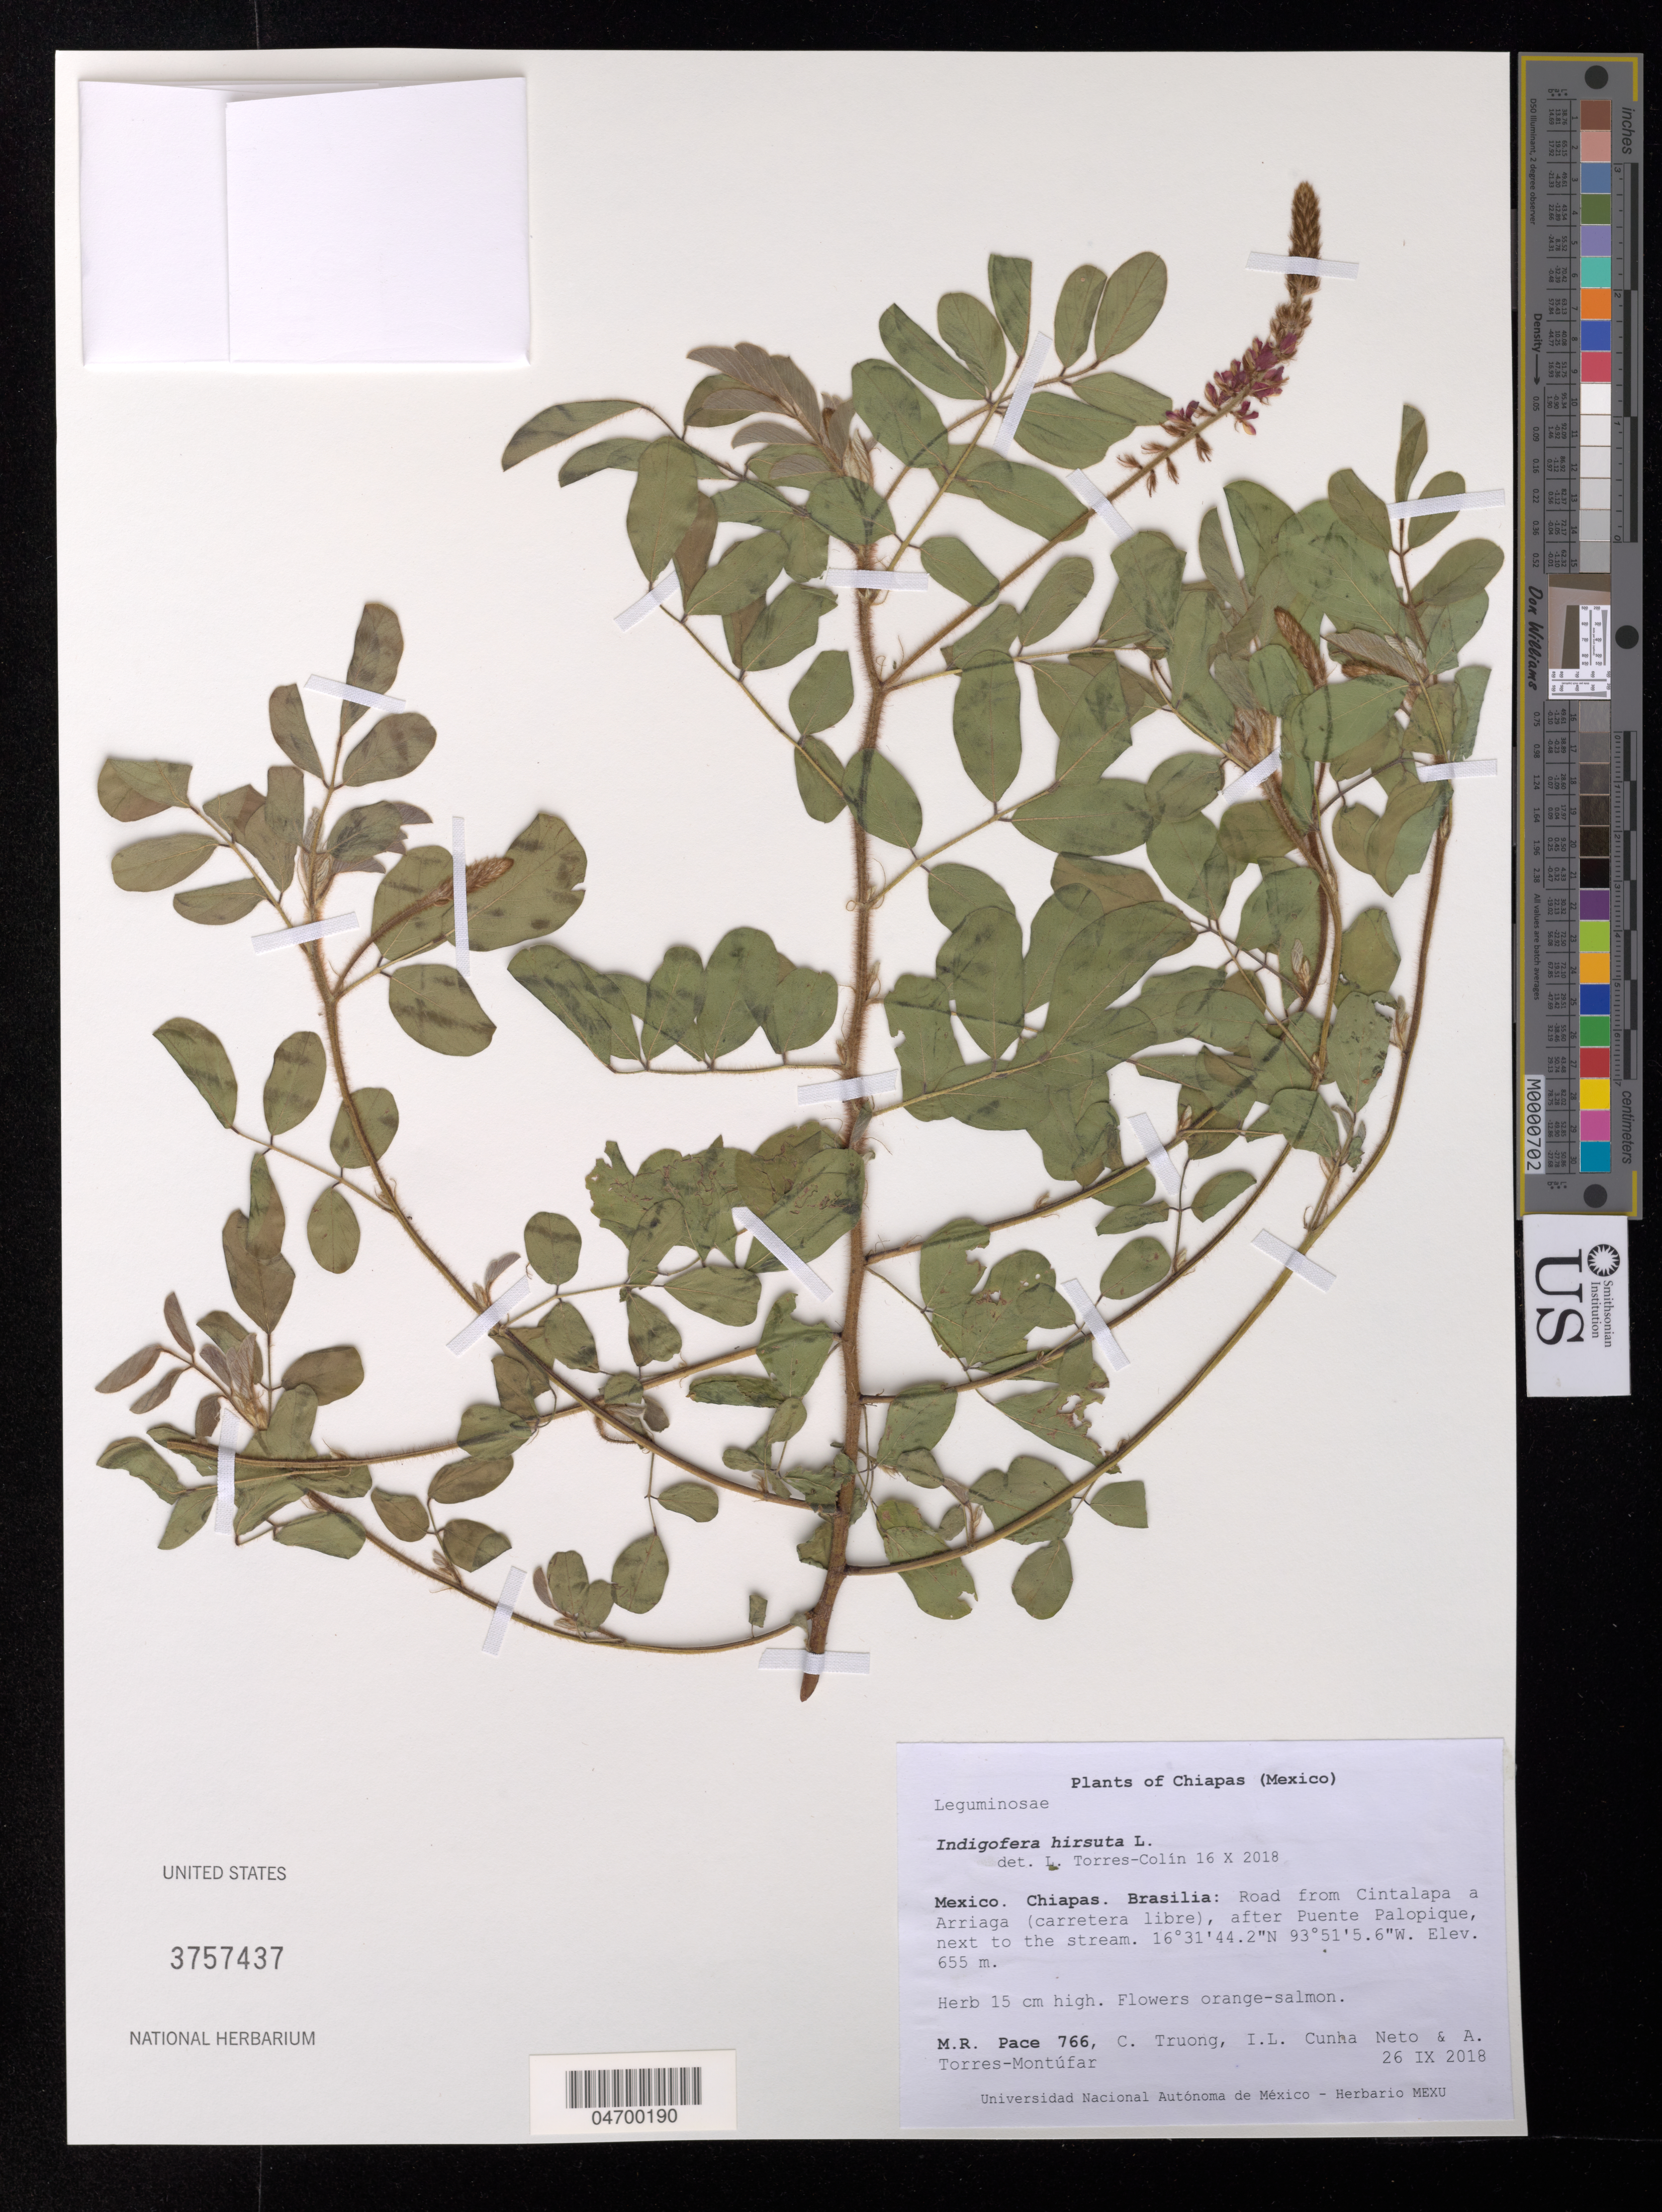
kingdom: Plantae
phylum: Tracheophyta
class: Magnoliopsida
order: Fabales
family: Fabaceae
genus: Indigofera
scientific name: Indigofera hirsuta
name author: L.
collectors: M. R. Pace, C. Truong, I. L. Cunha Neto & A. Torres-Montúfar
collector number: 766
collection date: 2018-09-26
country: Mexico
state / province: Chiapas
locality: Brasilia: Road from Cintalapa a Arriaga (carretera libre), after Puente Palopique, next to the stream.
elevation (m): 655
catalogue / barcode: US 3757437